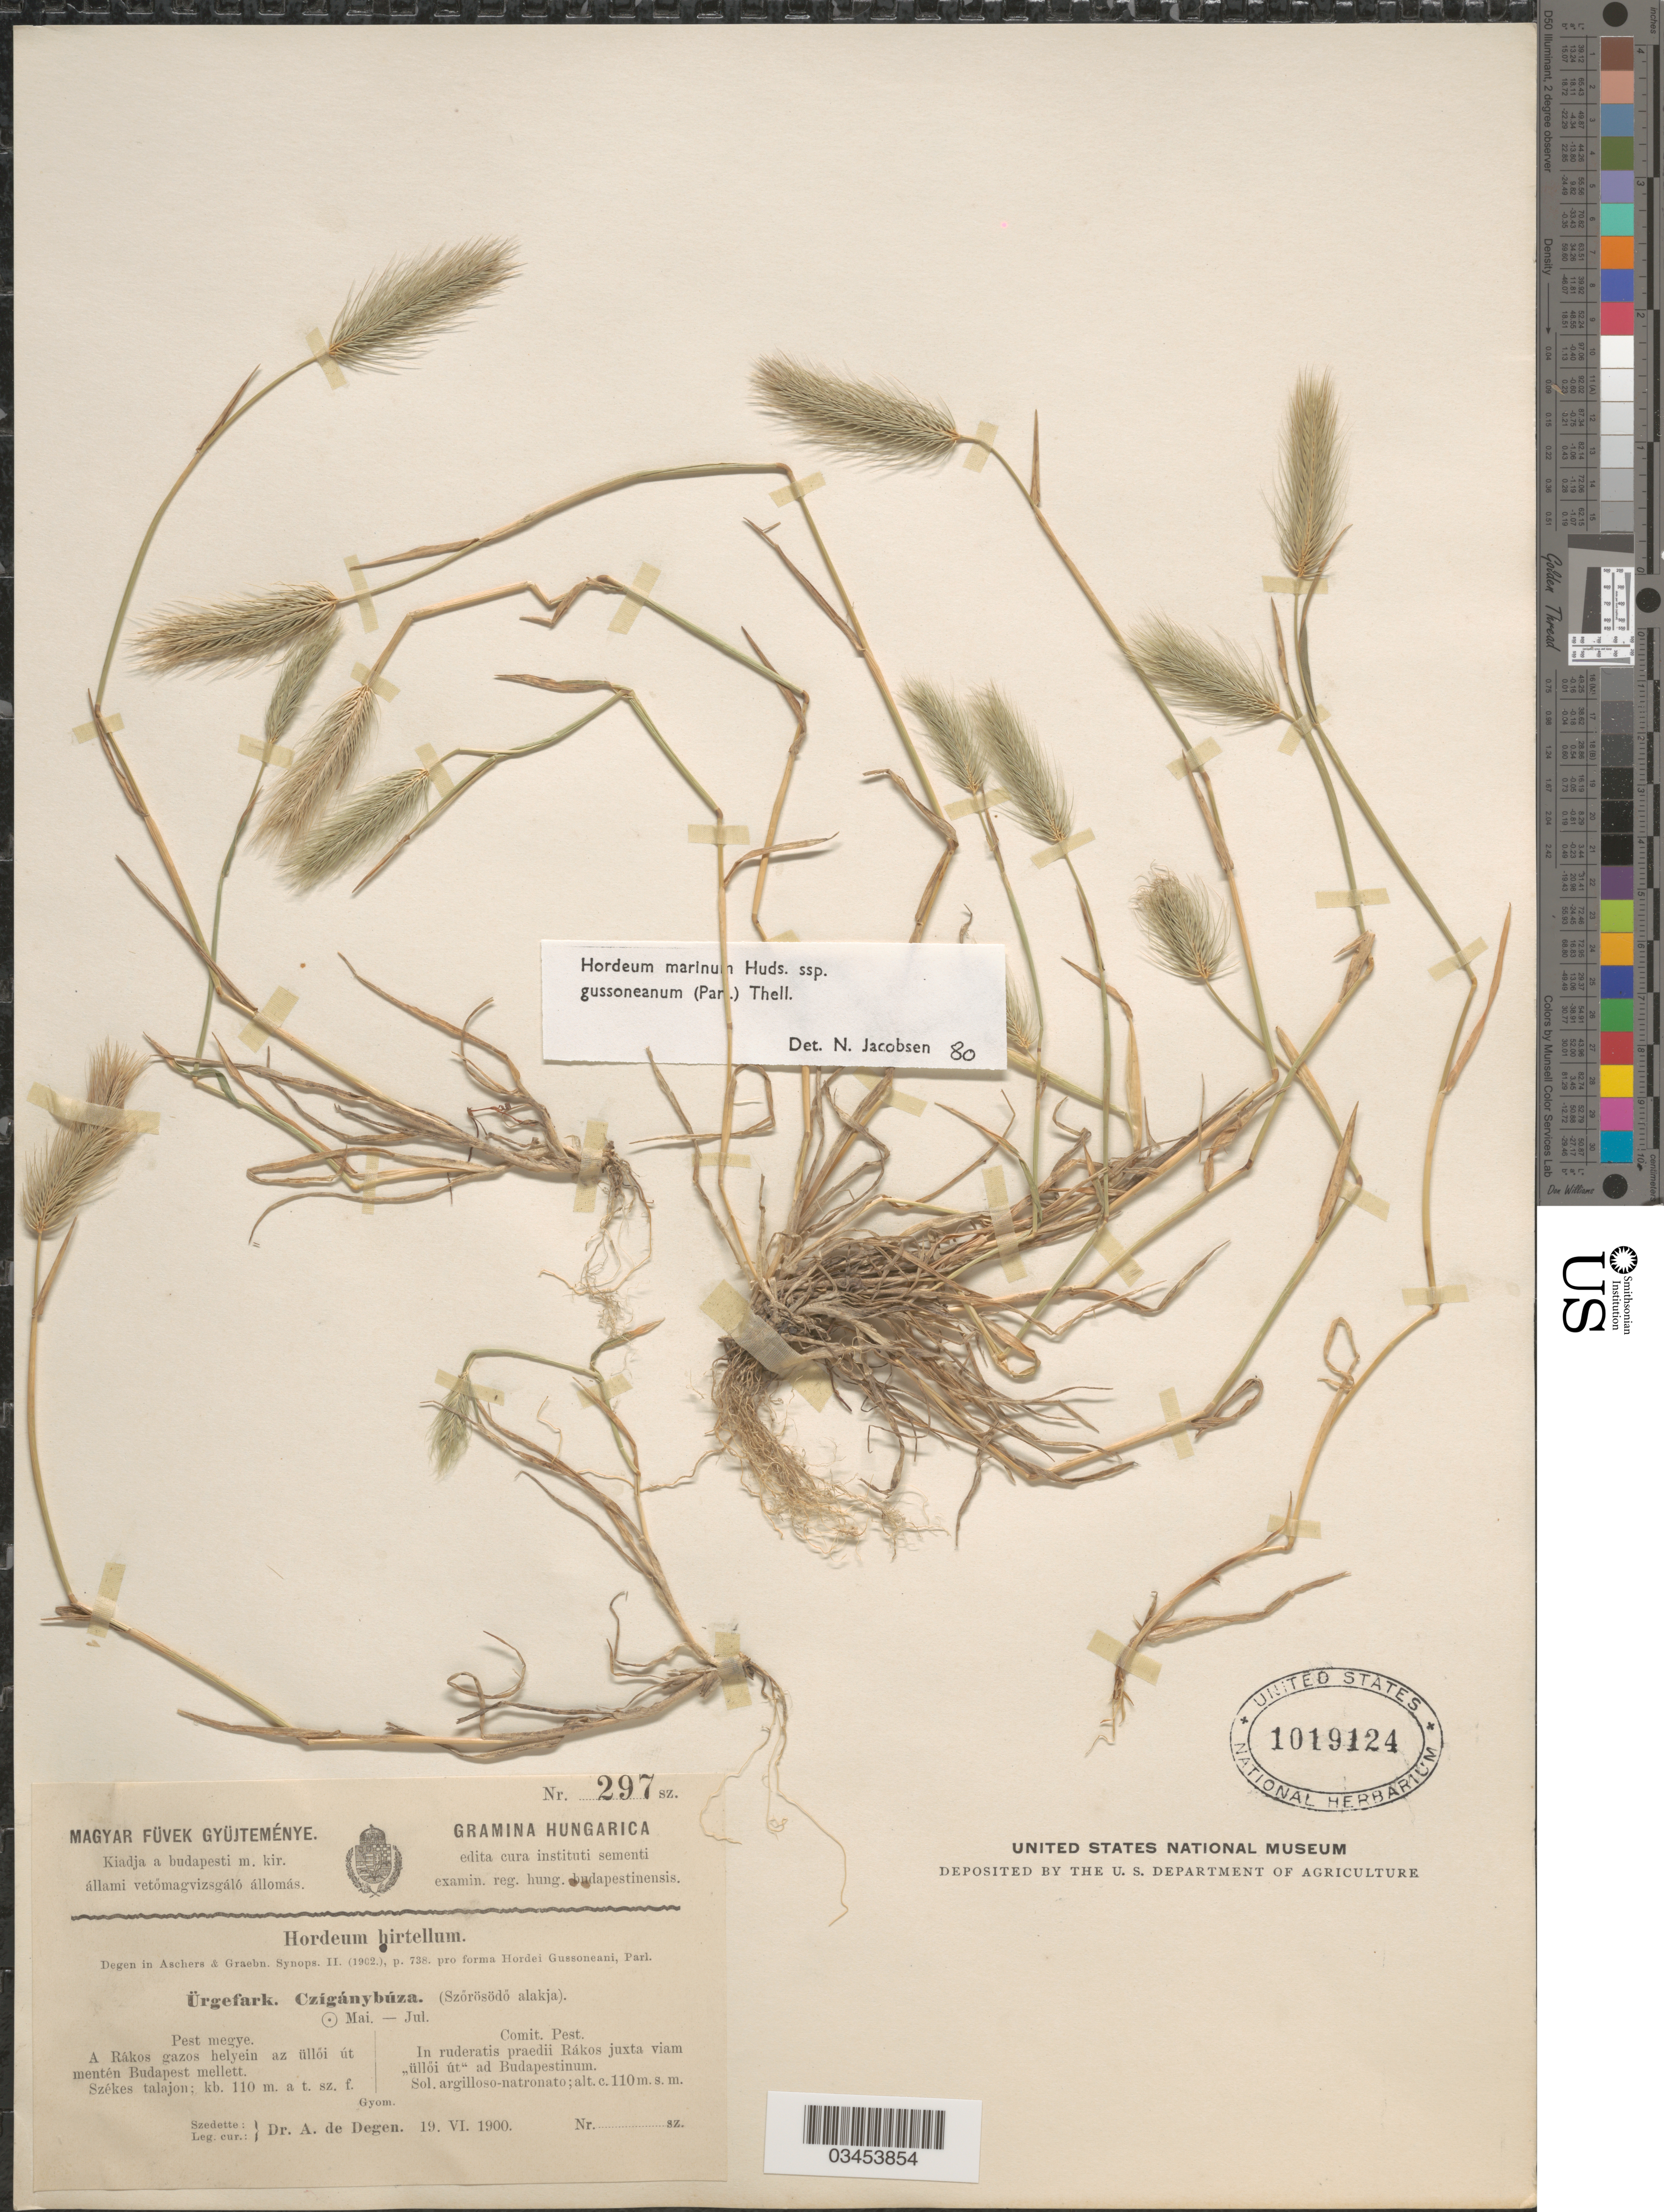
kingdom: Plantae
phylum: Tracheophyta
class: Liliopsida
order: Poales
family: Poaceae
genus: Hordeum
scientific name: Hordeum marinum subsp. gussoneanum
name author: (Parl.) Thell.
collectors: A. Degen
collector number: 297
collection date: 1900-06-19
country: Hungary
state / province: Pest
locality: Comit. Pest. In ruderatis praedii Rákos juxta viam "üllöi út" ad Budapestinum.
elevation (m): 110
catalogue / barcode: US 1019124